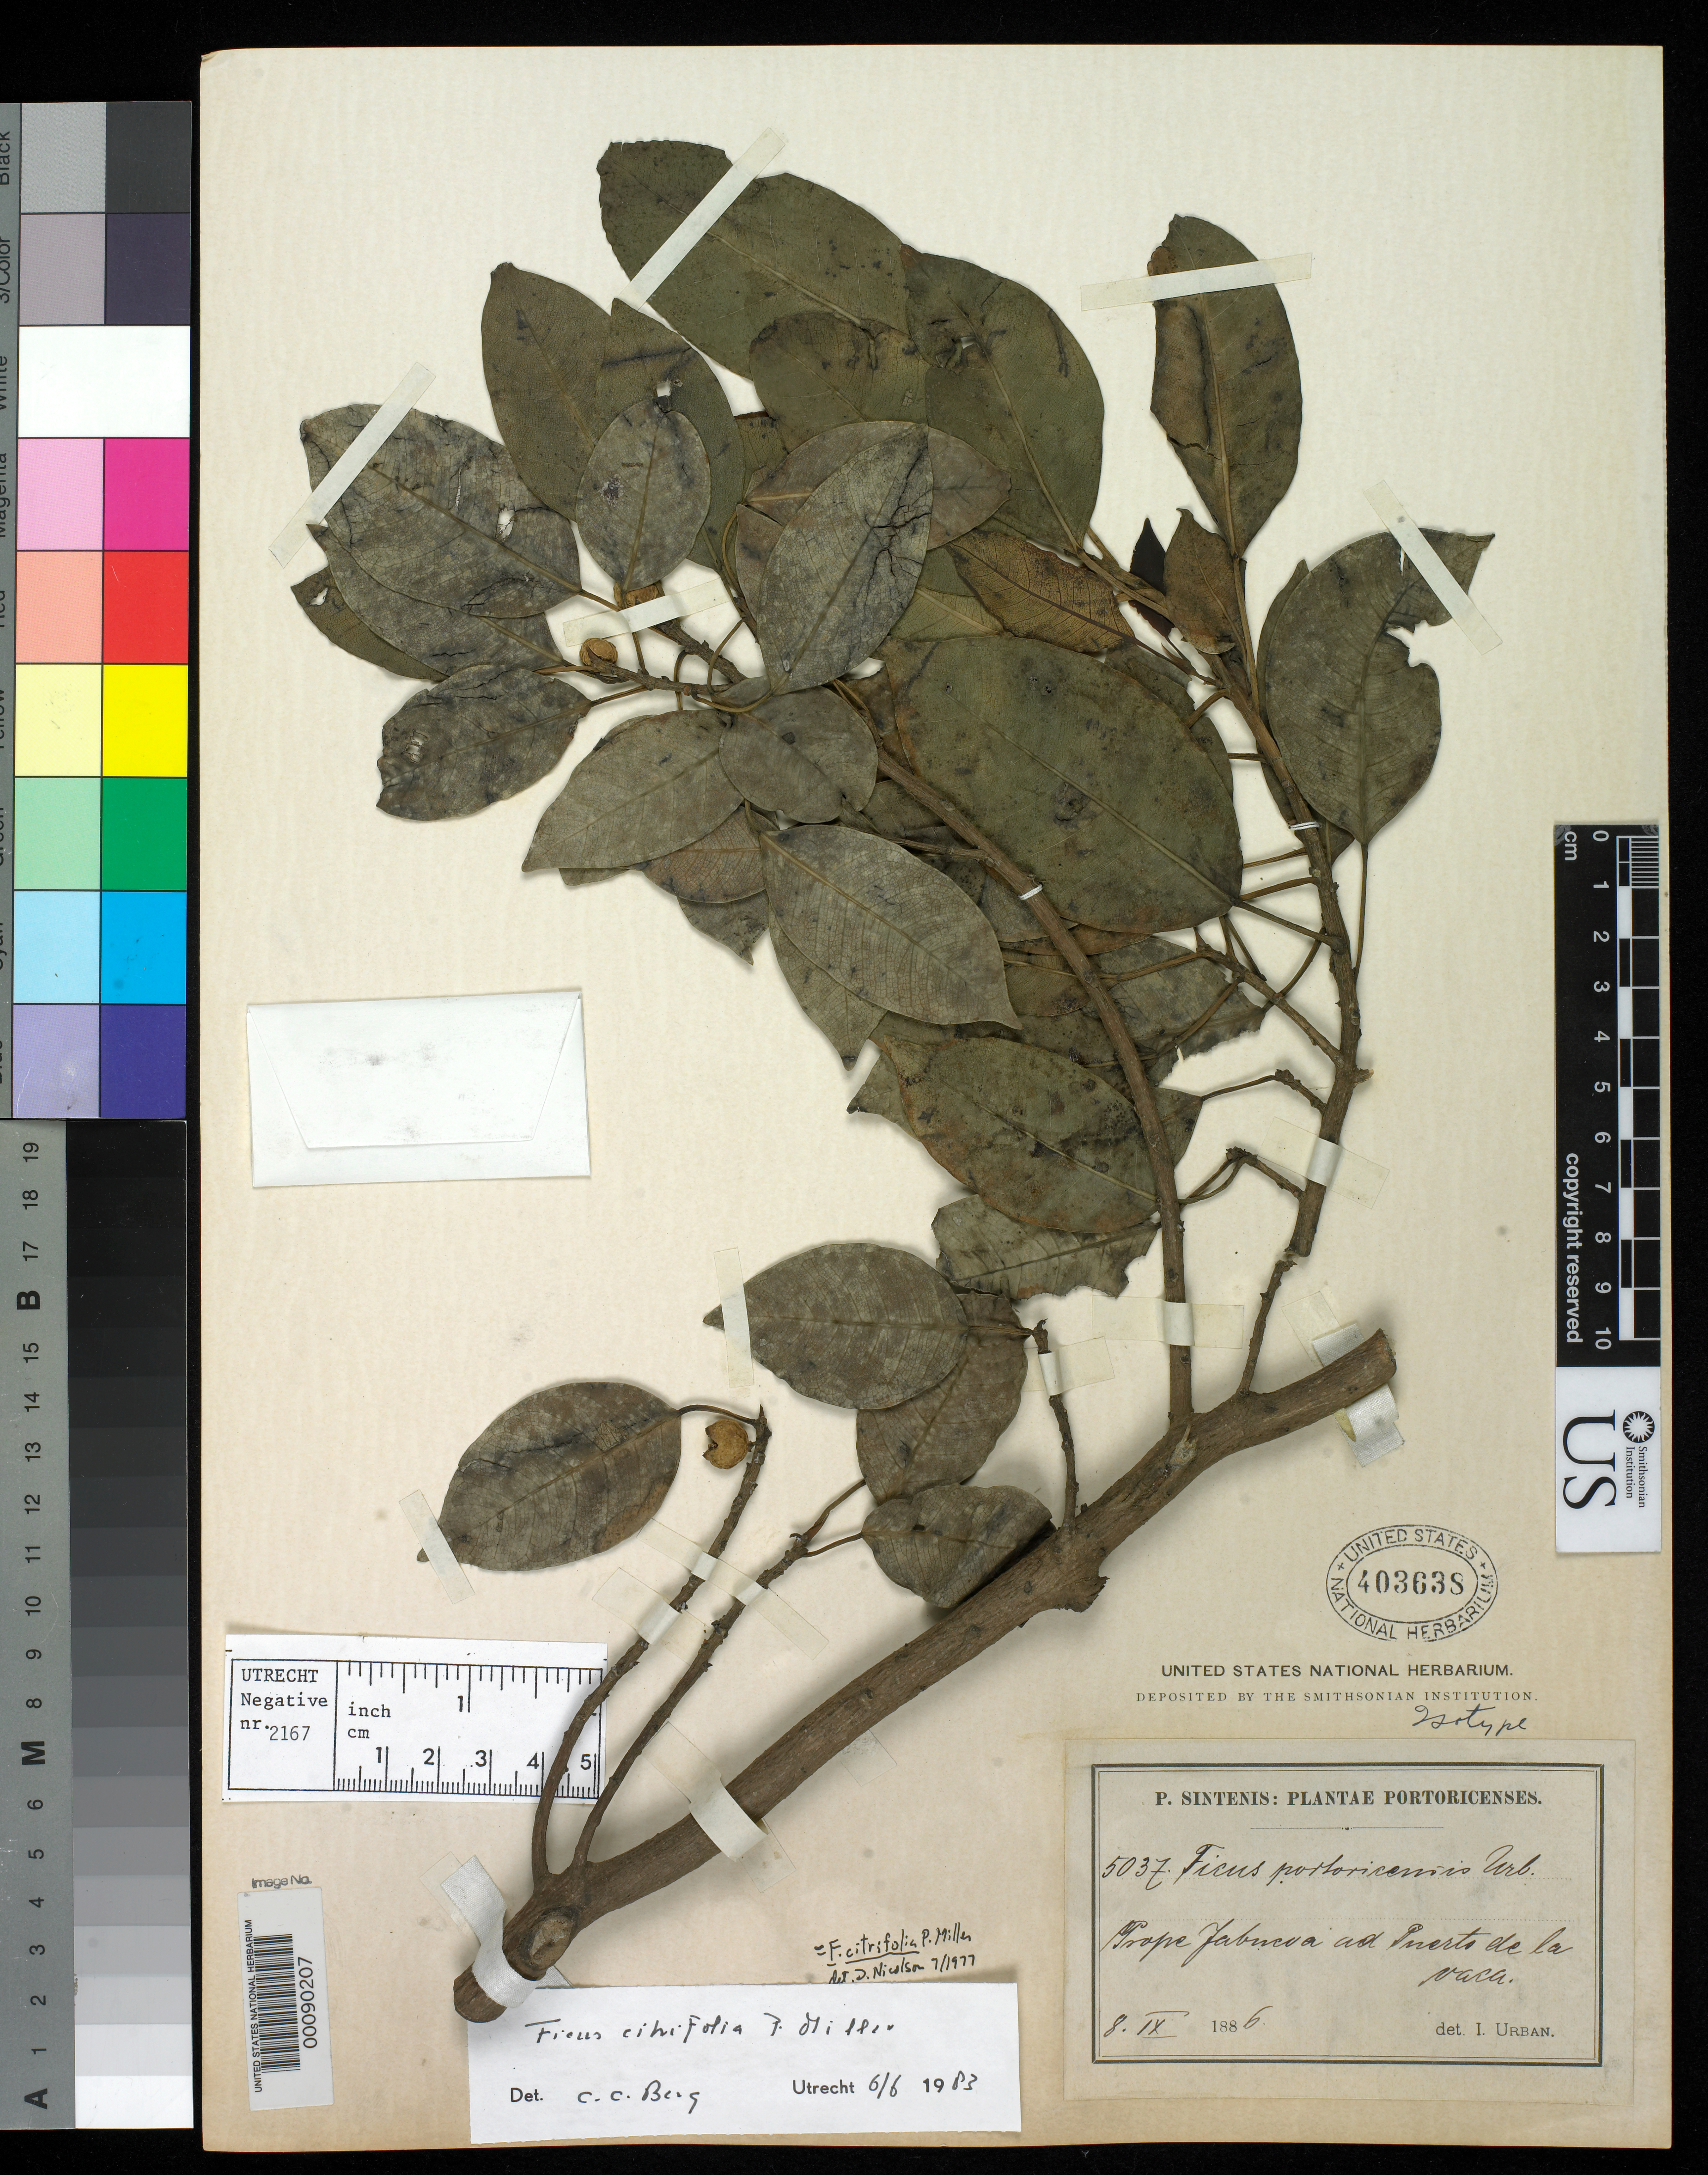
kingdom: Plantae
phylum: Tracheophyta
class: Magnoliopsida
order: Rosales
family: Moraceae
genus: Ficus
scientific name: Ficus portoricensis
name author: Urb.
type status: Syntype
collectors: P. Sintenis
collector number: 5037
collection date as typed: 08 Sep 1886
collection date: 1886-09-08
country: Puerto Rico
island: Greater Antilles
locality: Prope Yabucoa ad Puerto de La Vaca et prope Manati.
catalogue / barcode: US 403638